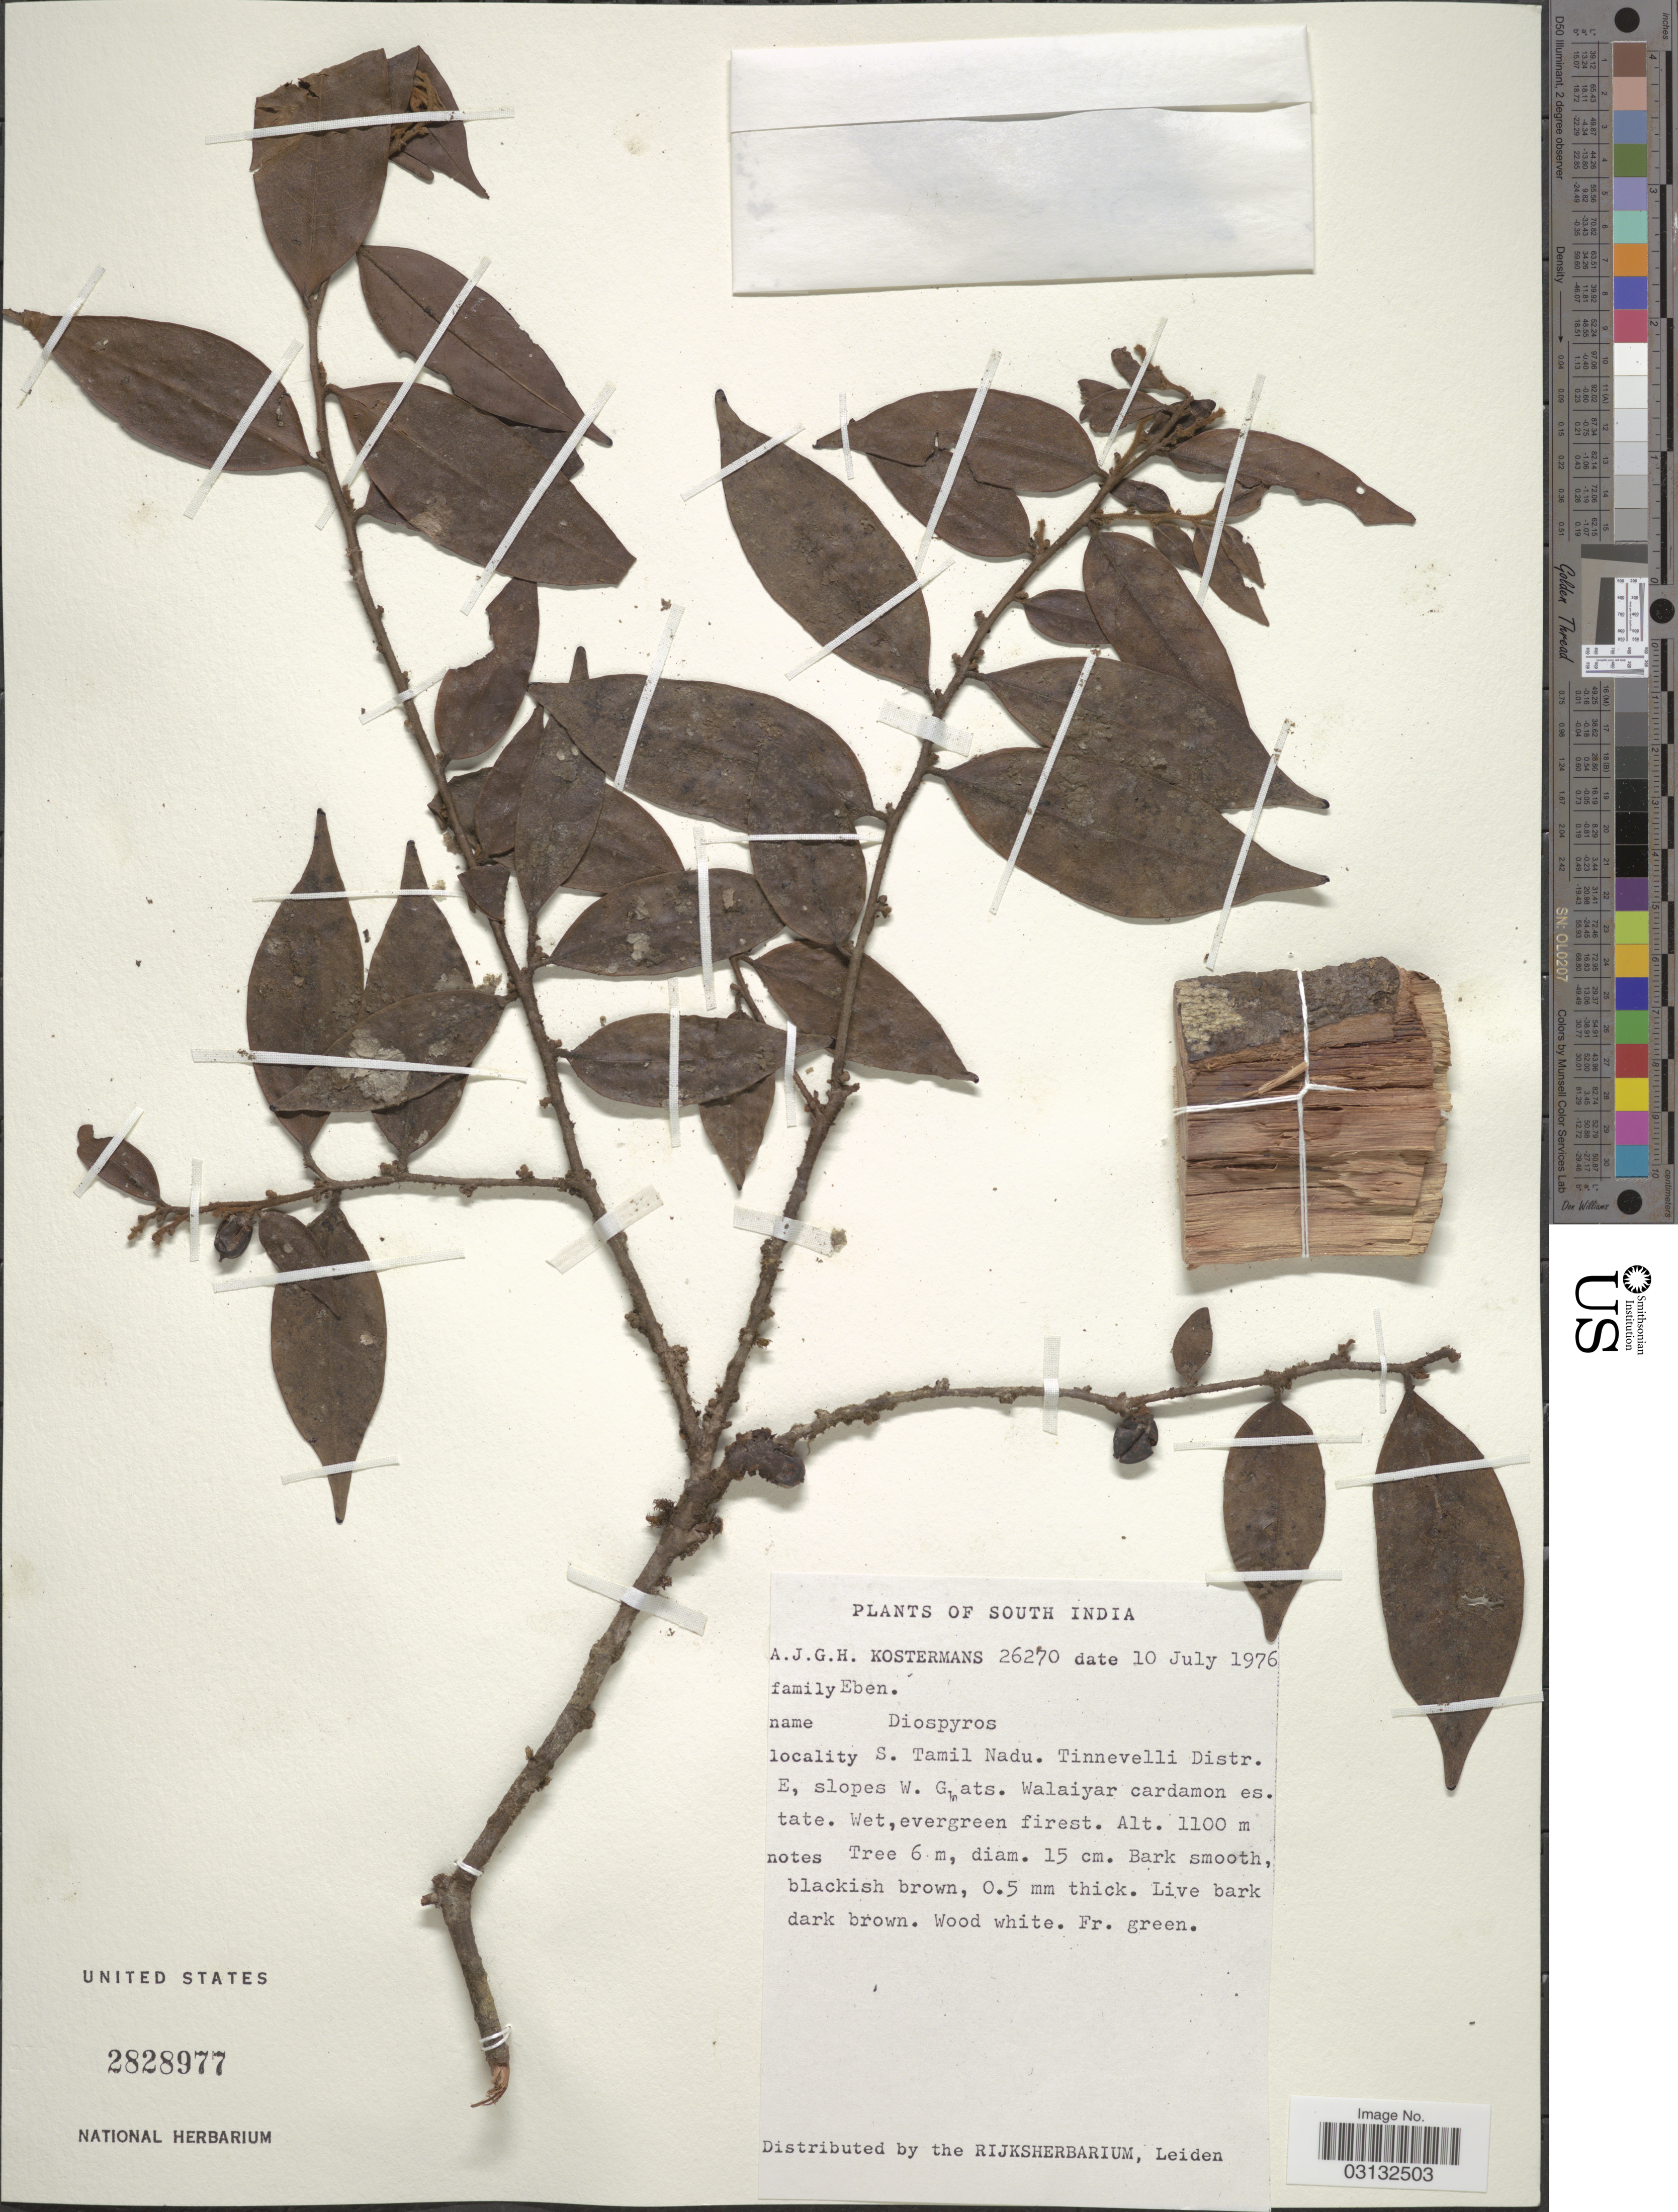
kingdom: Plantae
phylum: Tracheophyta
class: Magnoliopsida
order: Ericales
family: Ebenaceae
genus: Diospyros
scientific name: Diospyros sp.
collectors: A. J. G. Kostermans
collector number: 26270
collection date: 1976-07-10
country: India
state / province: Tamil Nadu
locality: South India. S. Tamil Nadu. Tinnevelli Distr. E, slopes W. Ghats. Walaiyar cardamon estate.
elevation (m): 1100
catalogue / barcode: US 2828977